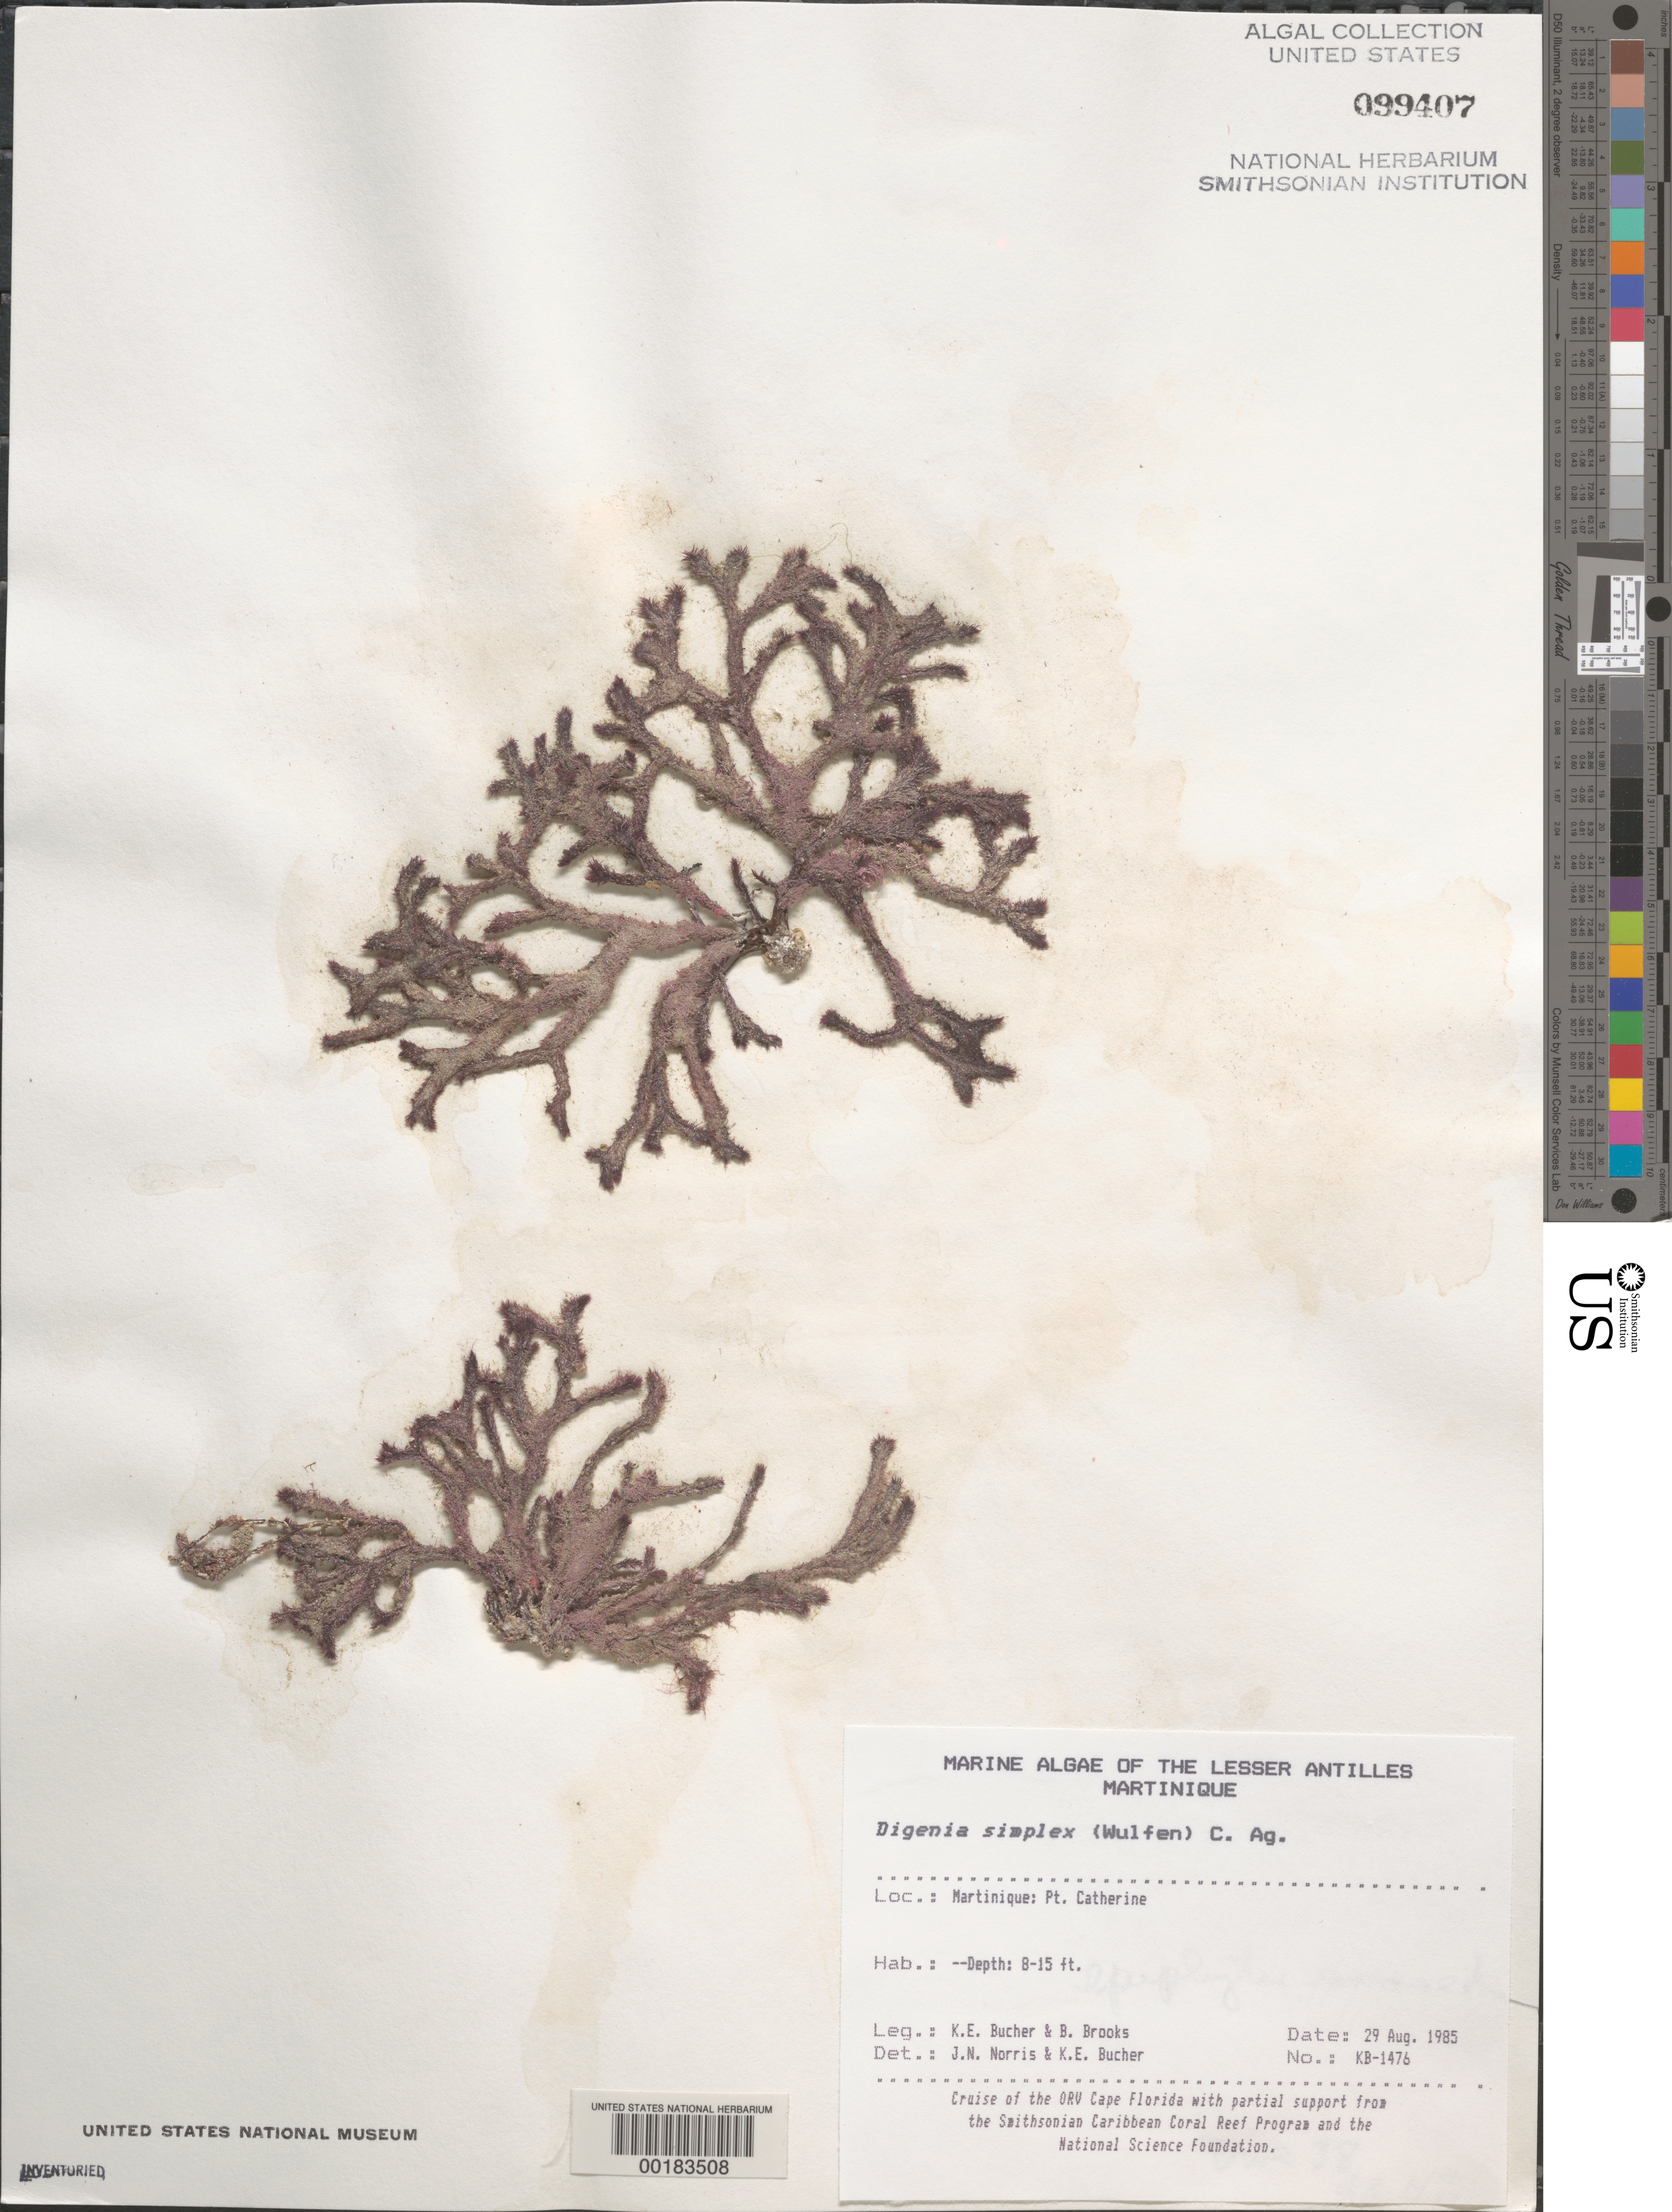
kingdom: Plantae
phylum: Rhodophyta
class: Florideophyceae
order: Ceramiales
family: Rhodomelaceae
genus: Digenea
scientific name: Digenea simplex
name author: (Wulfen) C. Agardh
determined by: Norris, J. N.; Bucher, K. E.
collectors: K. E. Bucher & B. Brooks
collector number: Kb-1476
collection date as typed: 29 Aug 1985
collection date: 1985-08-29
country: Martinique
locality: Pointe Catherine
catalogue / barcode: US 99407